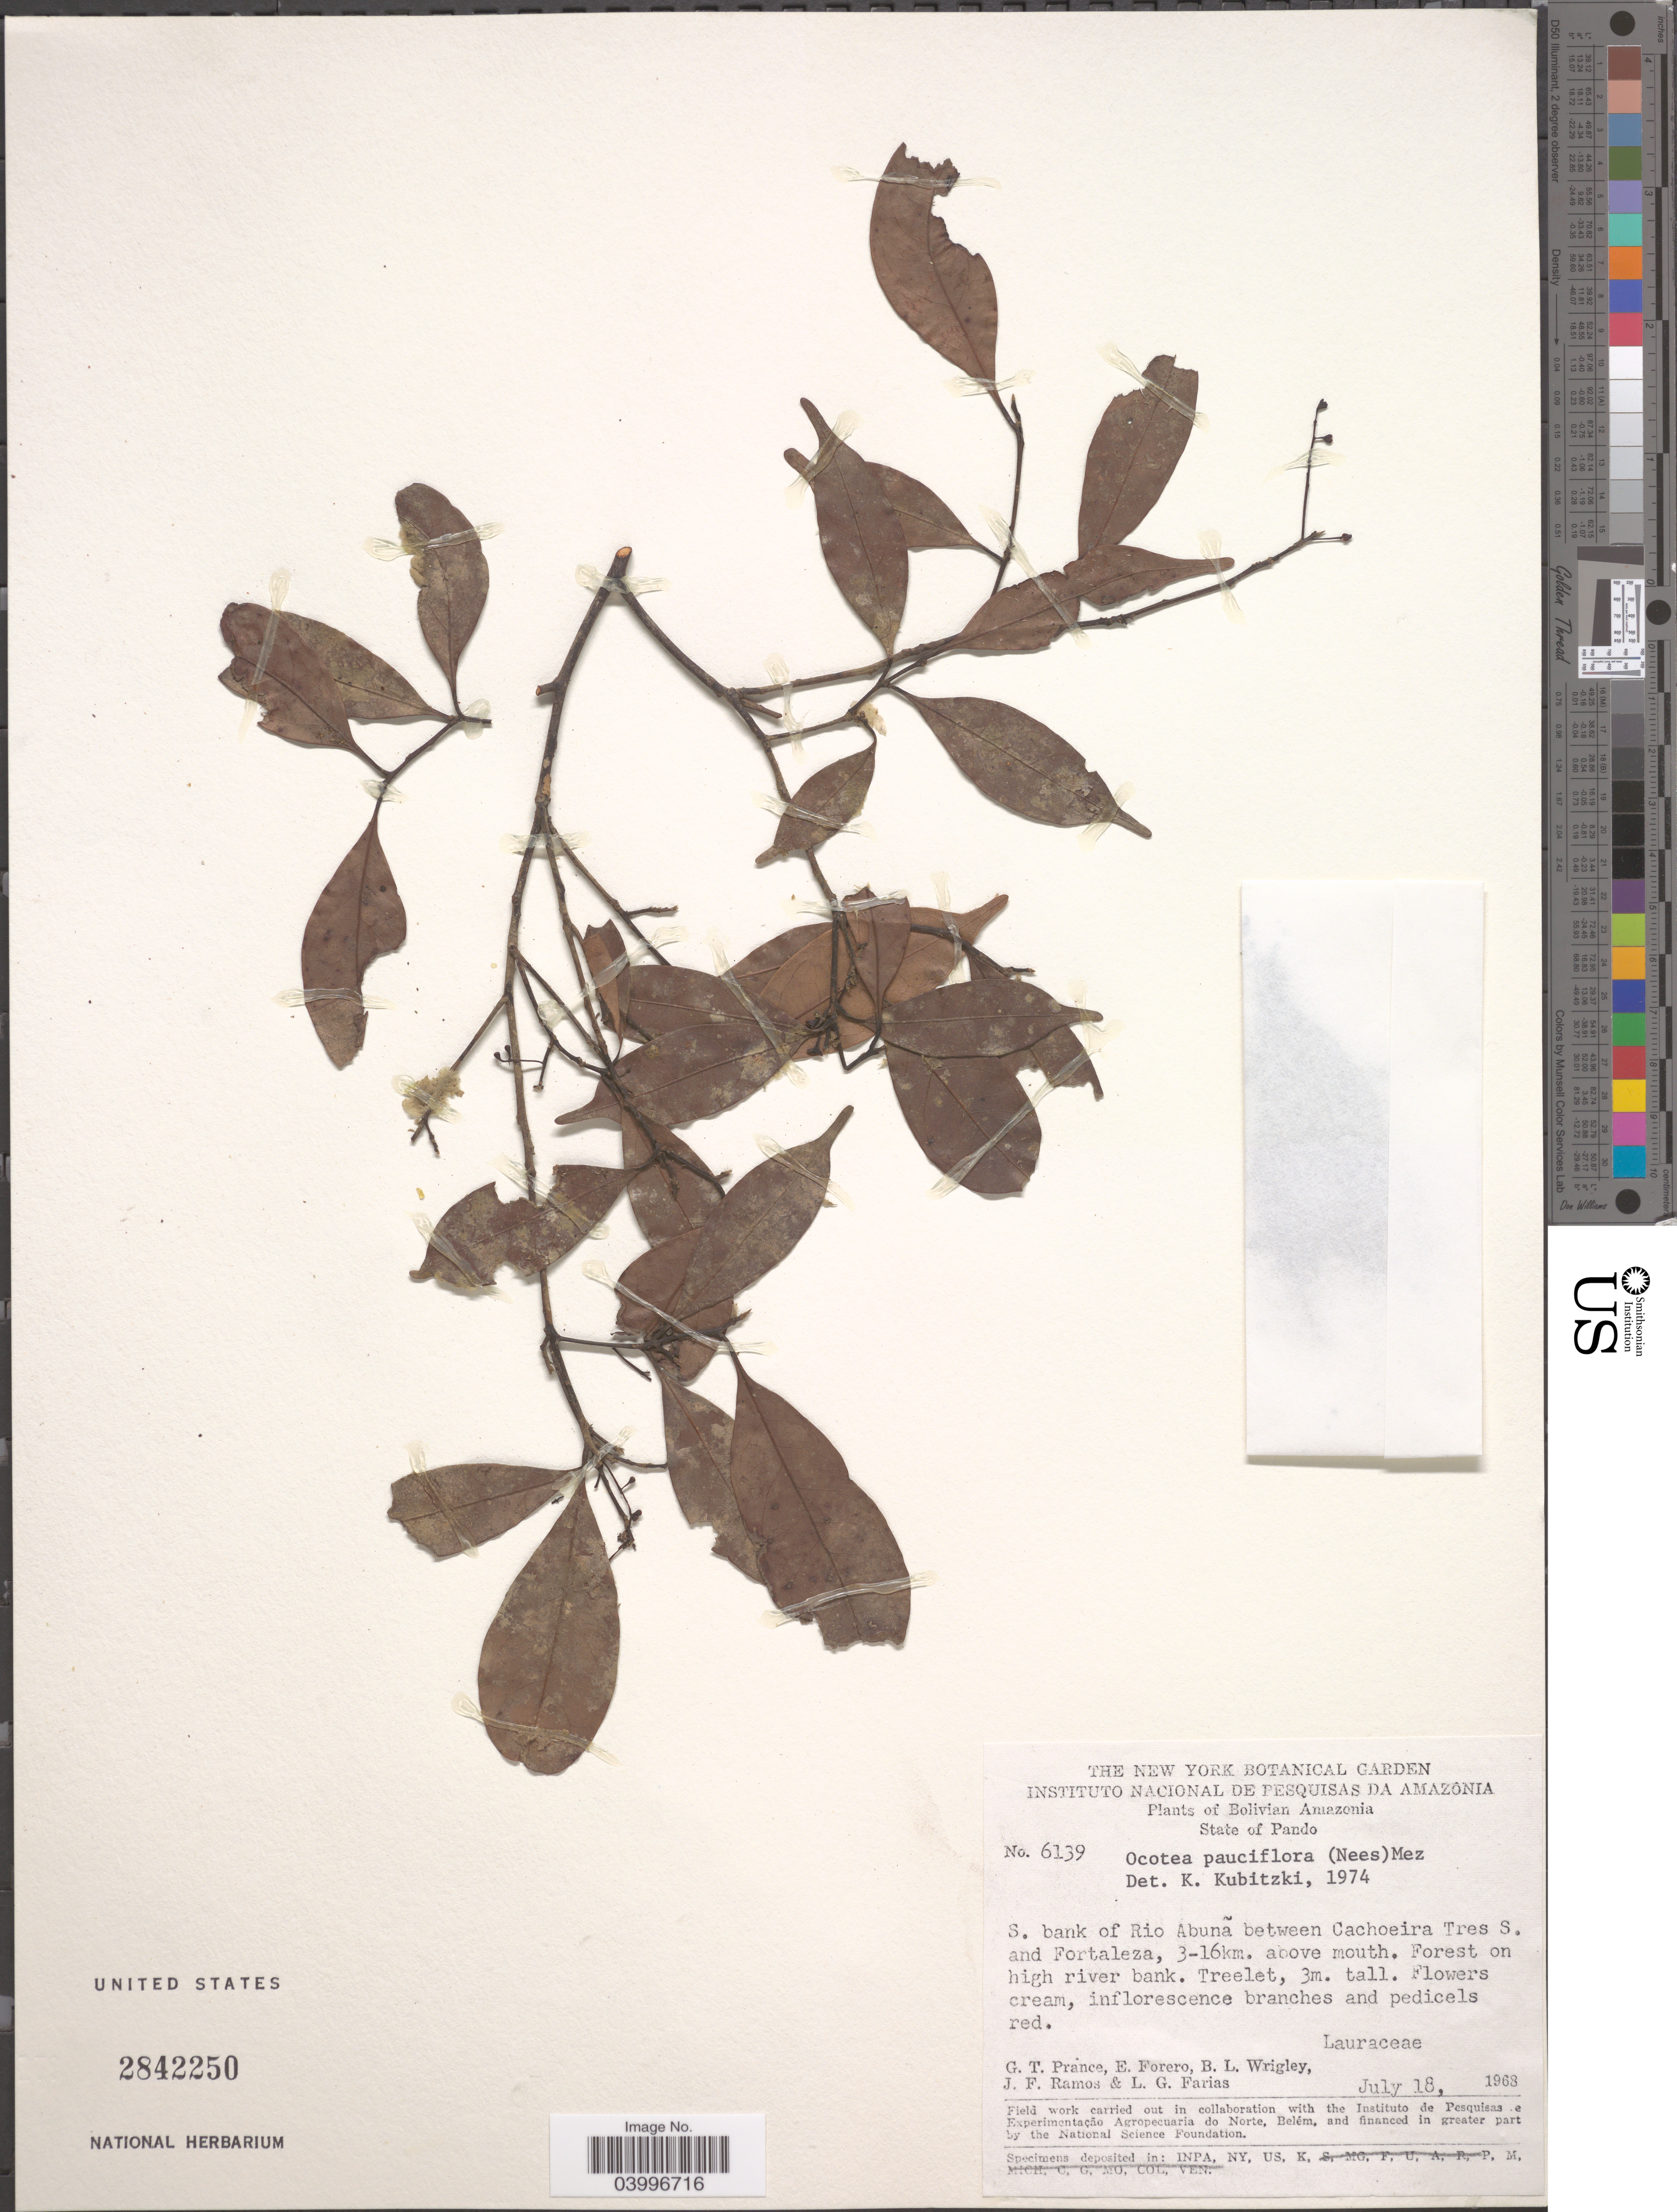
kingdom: Plantae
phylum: Tracheophyta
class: Magnoliopsida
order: Laurales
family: Lauraceae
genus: Ocotea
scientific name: Ocotea pauciflora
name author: (Nees) Mez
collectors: G. T. Prance, E. Forero, B. L. Wrigley, J. F. Ramos & L. G. Farias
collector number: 6139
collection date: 1968-07-18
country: Bolivia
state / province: Pando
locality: Bolivian Amazonia. S. bank of Rio Abunã between Cachoeira Tres S. and Fortaleza, 3-16km. above mouth.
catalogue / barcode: US 2842250